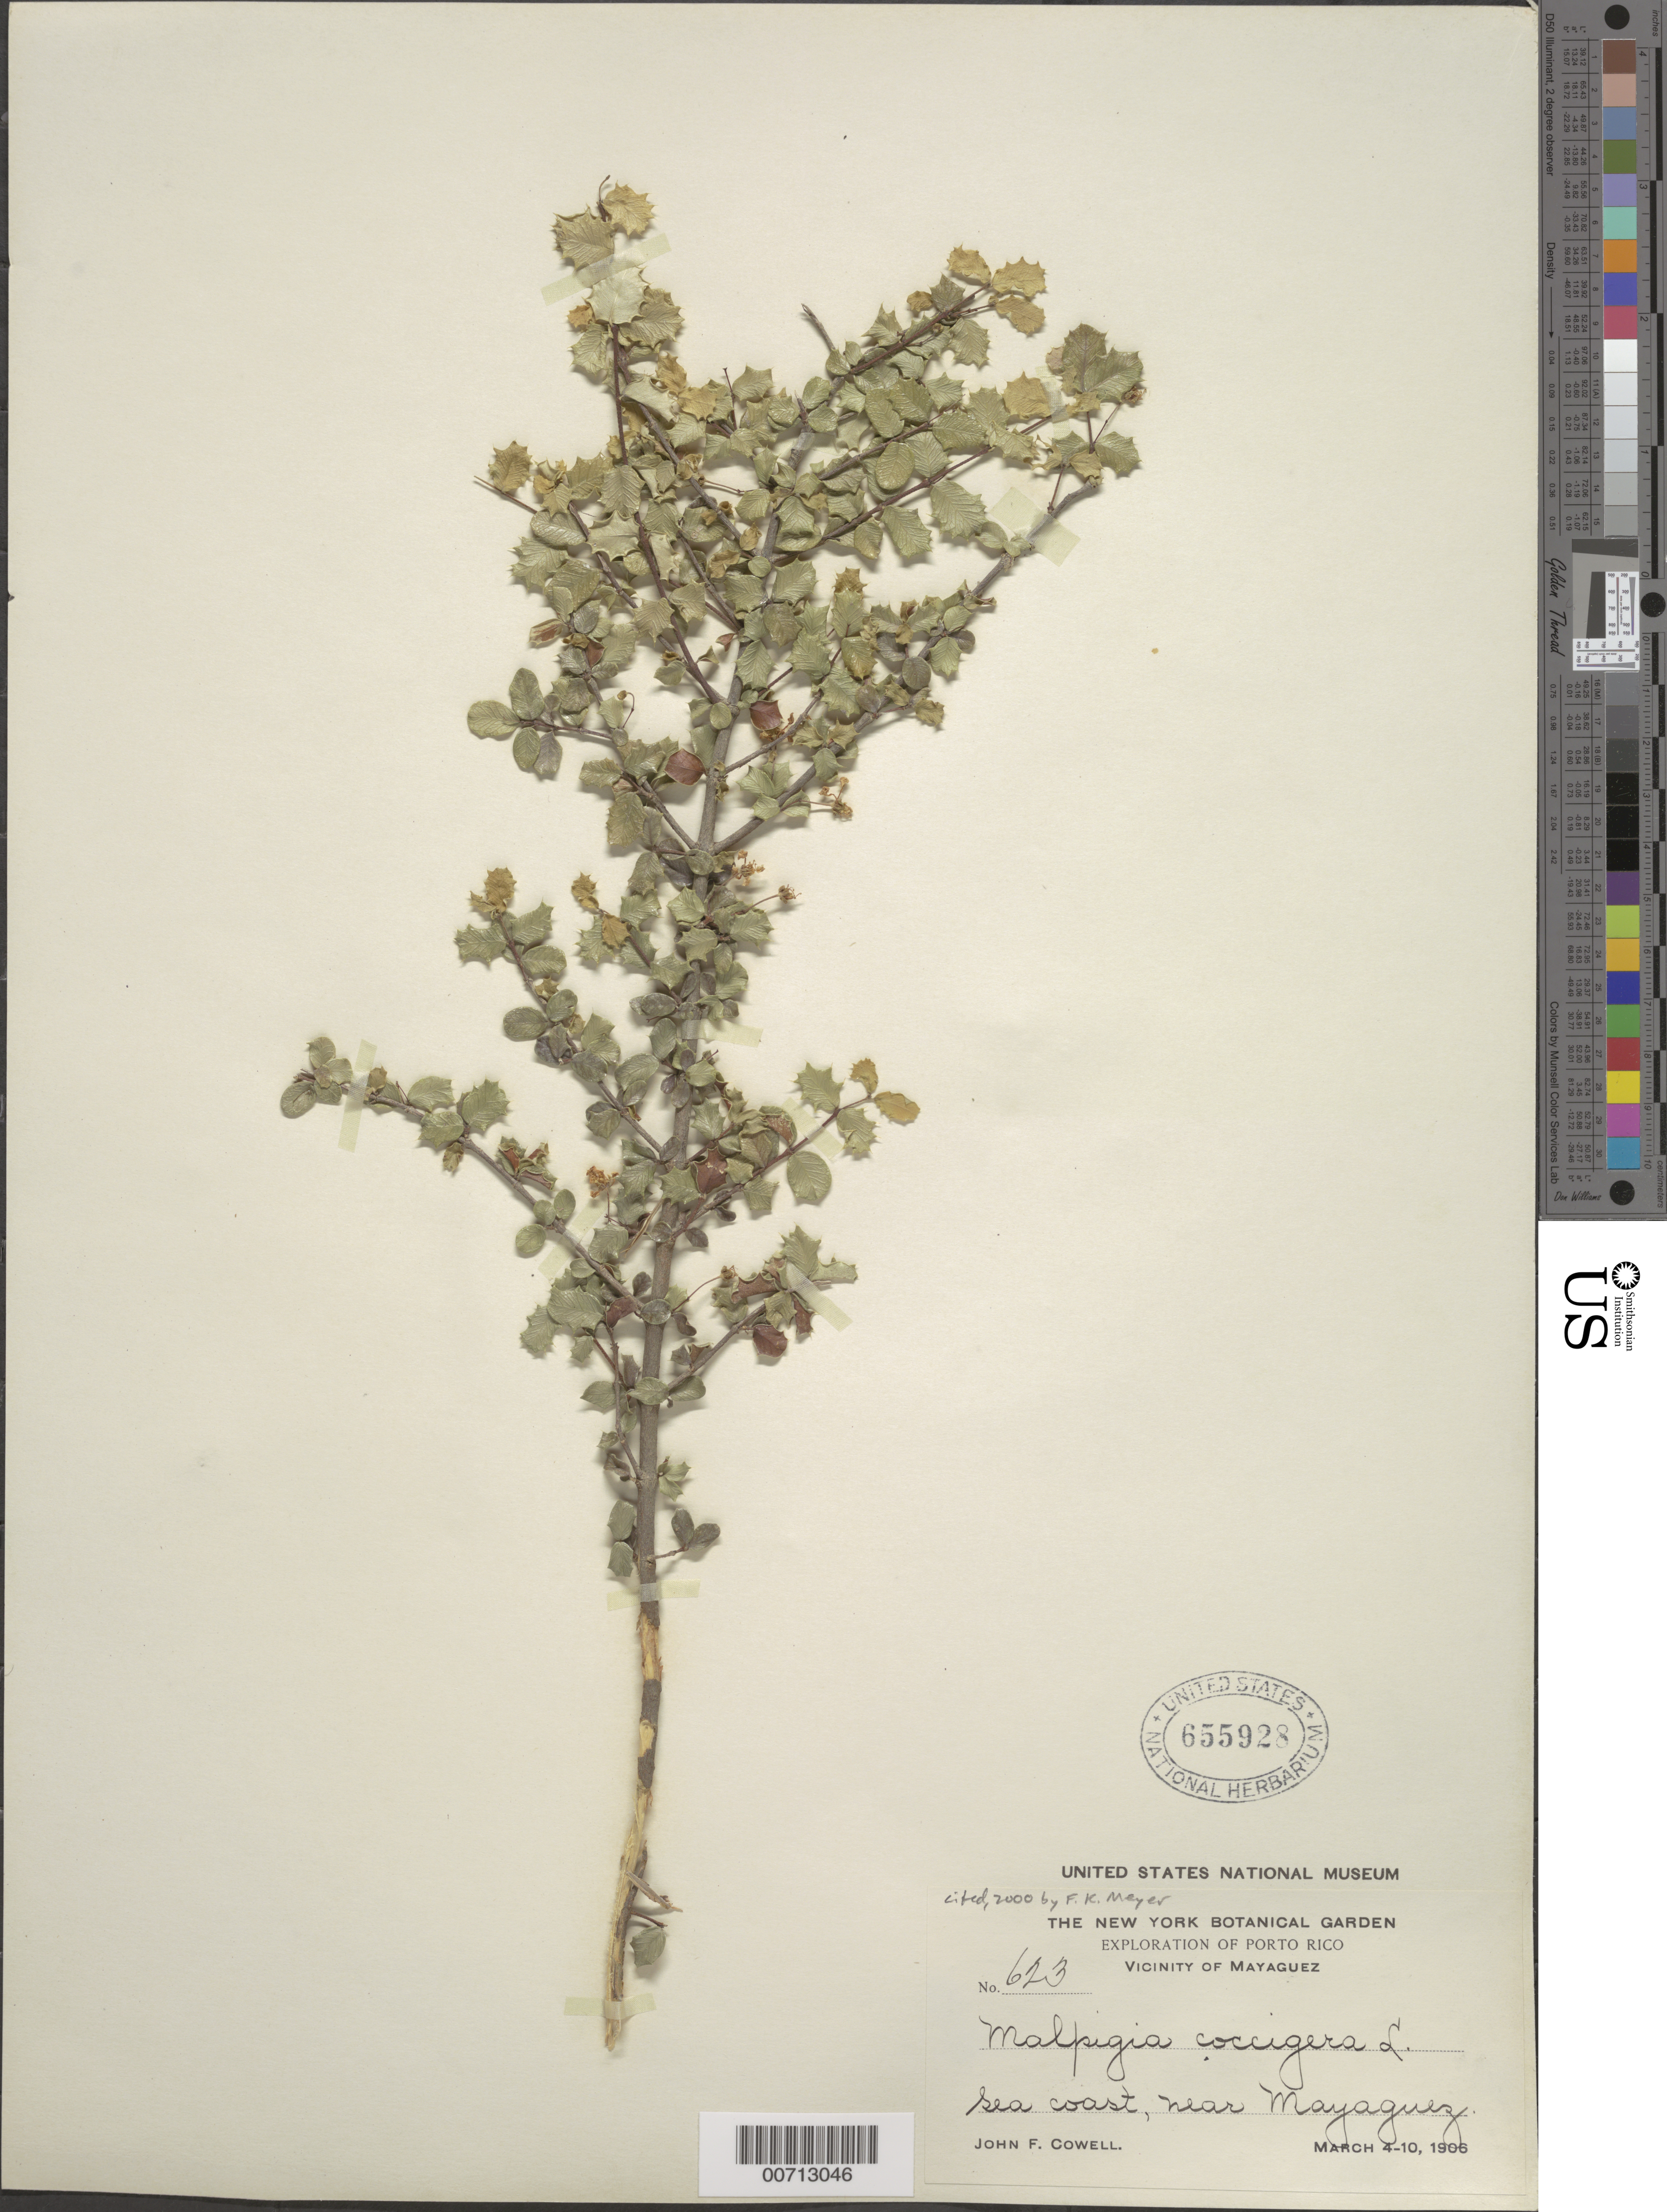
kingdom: Plantae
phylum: Tracheophyta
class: Magnoliopsida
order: Malpighiales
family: Malpighiaceae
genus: Malpighia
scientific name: Malpighia coccigera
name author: L.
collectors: J. F. Cowell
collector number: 623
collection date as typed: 04 Mar 1906 to 10 Mar 1906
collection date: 1906-03-04/1906-03-10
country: Puerto Rico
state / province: Mayaguez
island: Greater Antilles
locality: Sea coast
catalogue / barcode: US 655928